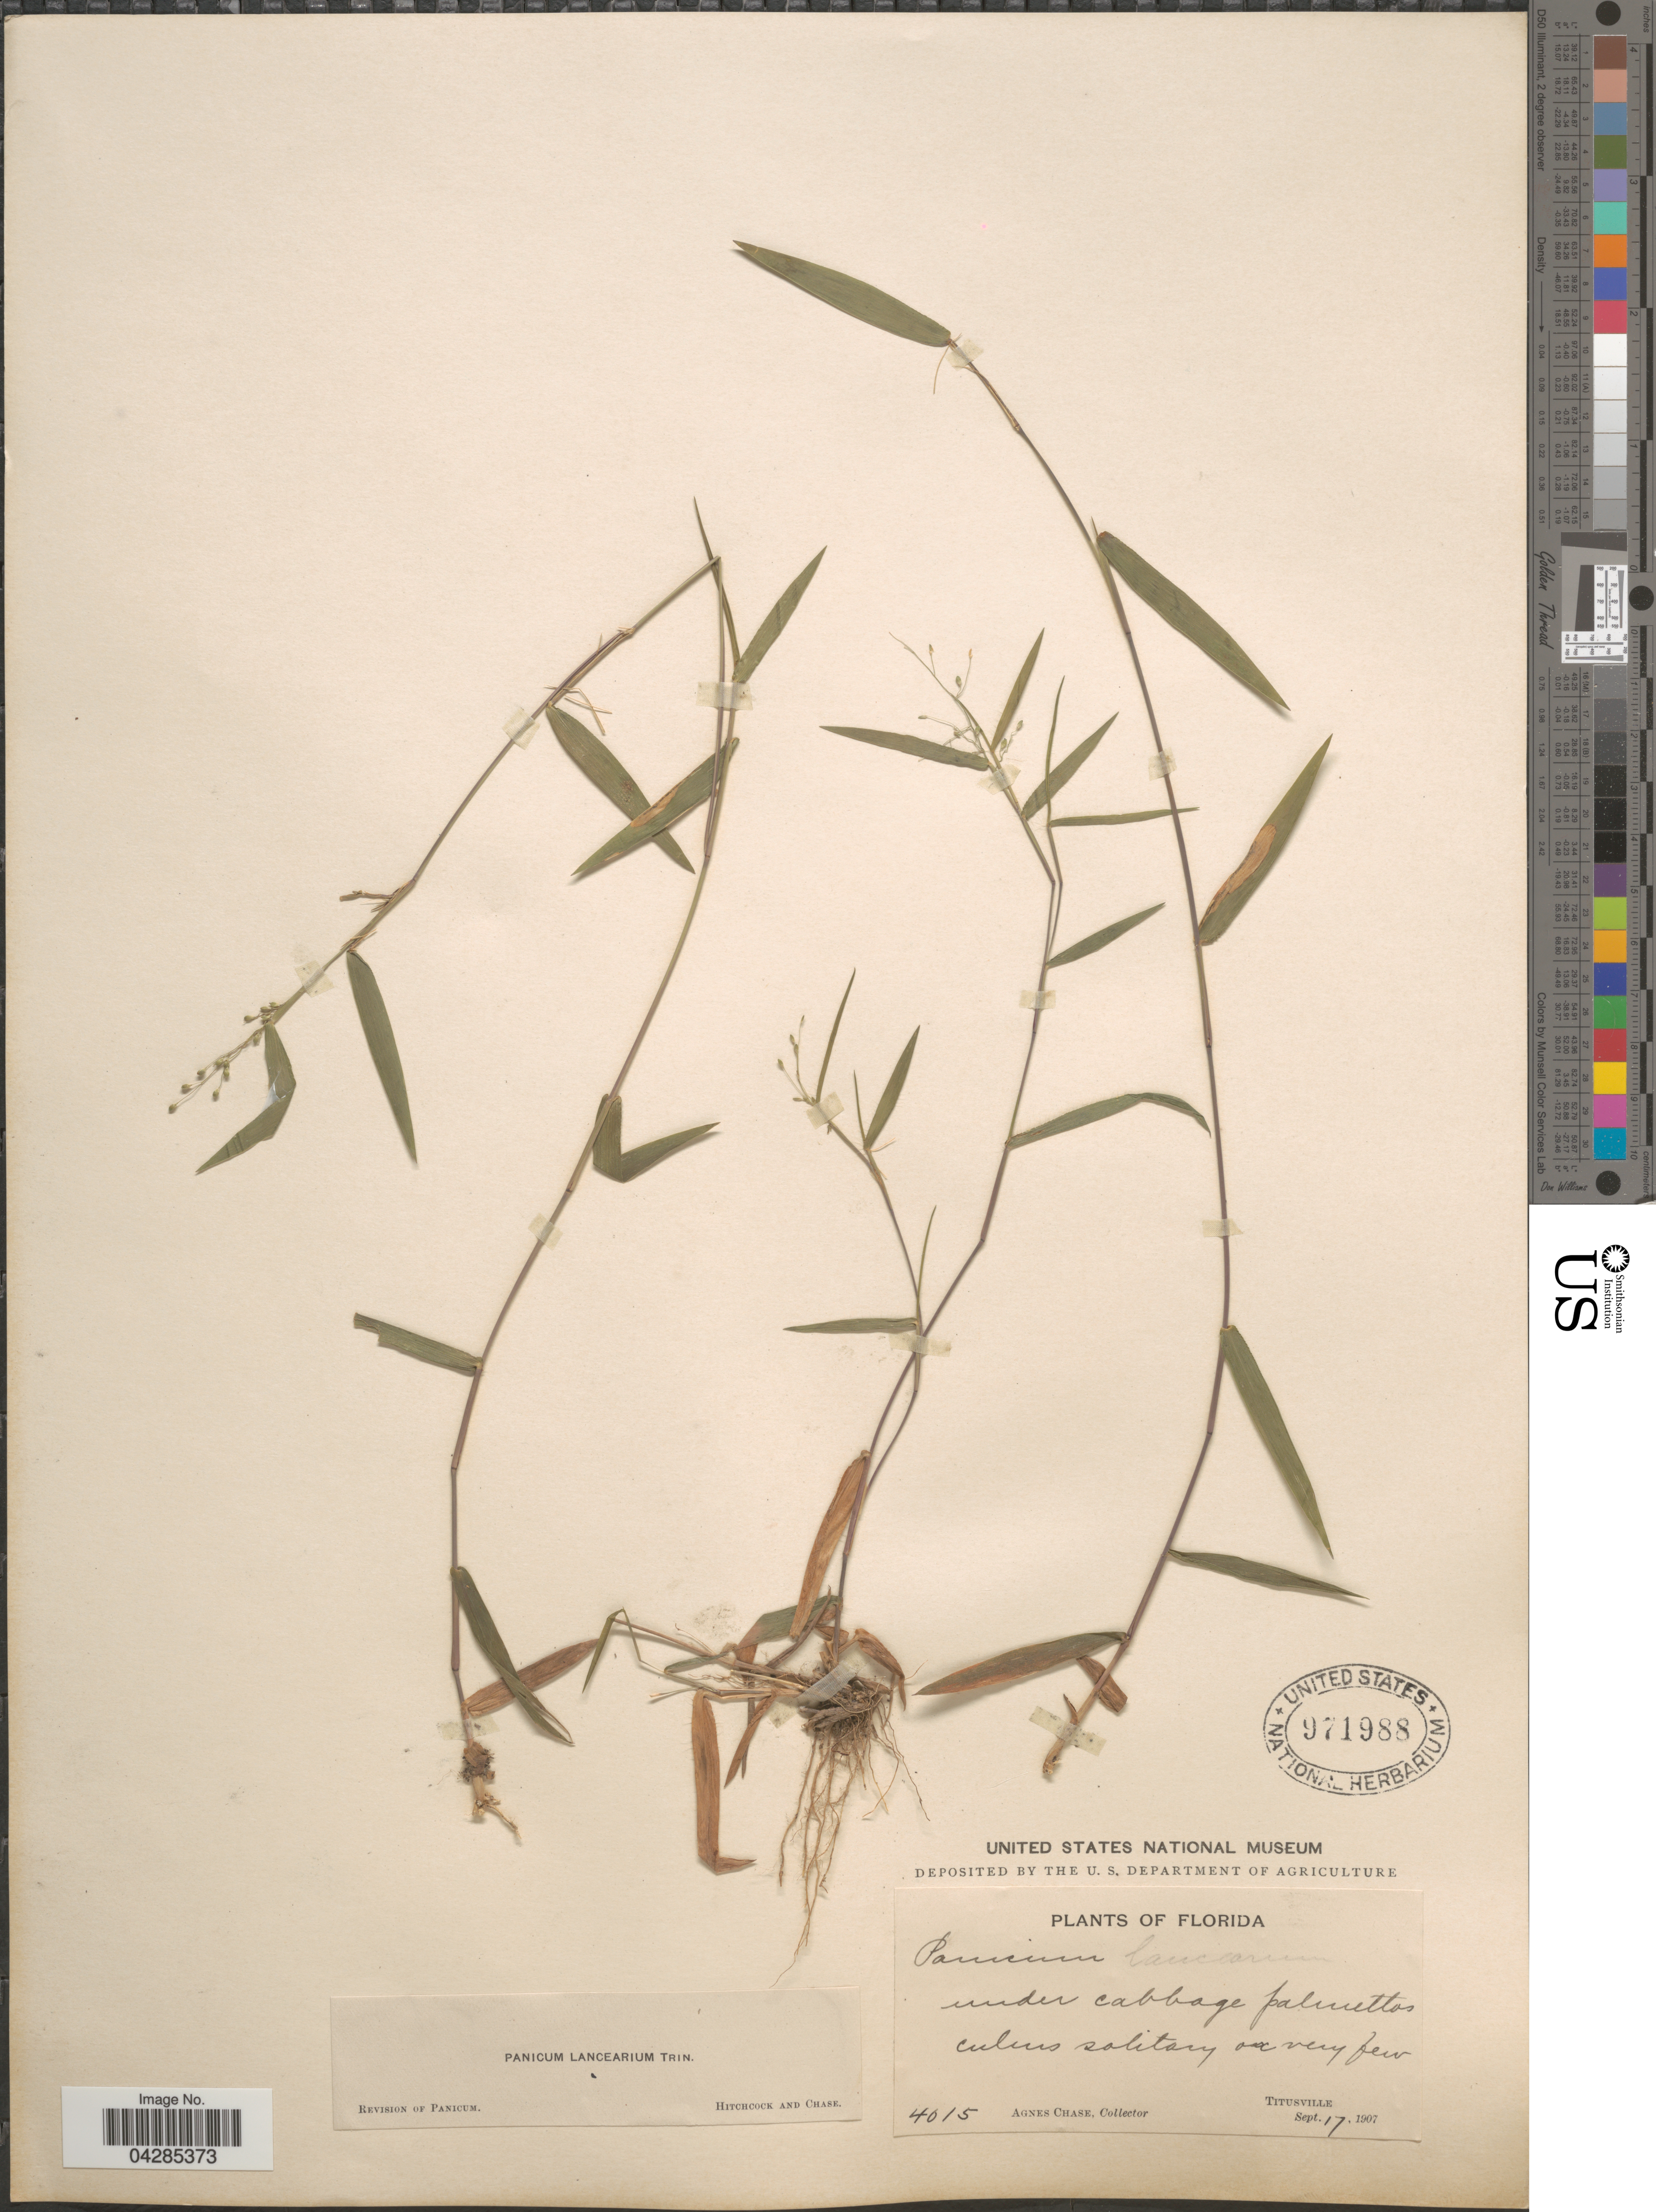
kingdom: Plantae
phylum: Tracheophyta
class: Liliopsida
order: Poales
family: Poaceae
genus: Dichanthelium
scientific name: Dichanthelium portoricense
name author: (Desv. ex Ham.) B.F. Hansen & Wunderlin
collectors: A. Chase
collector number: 4015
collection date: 1907-09-17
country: United States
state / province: Florida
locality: Under cabbage palmettos culms solitary or very few. Titusville.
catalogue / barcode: US 971988